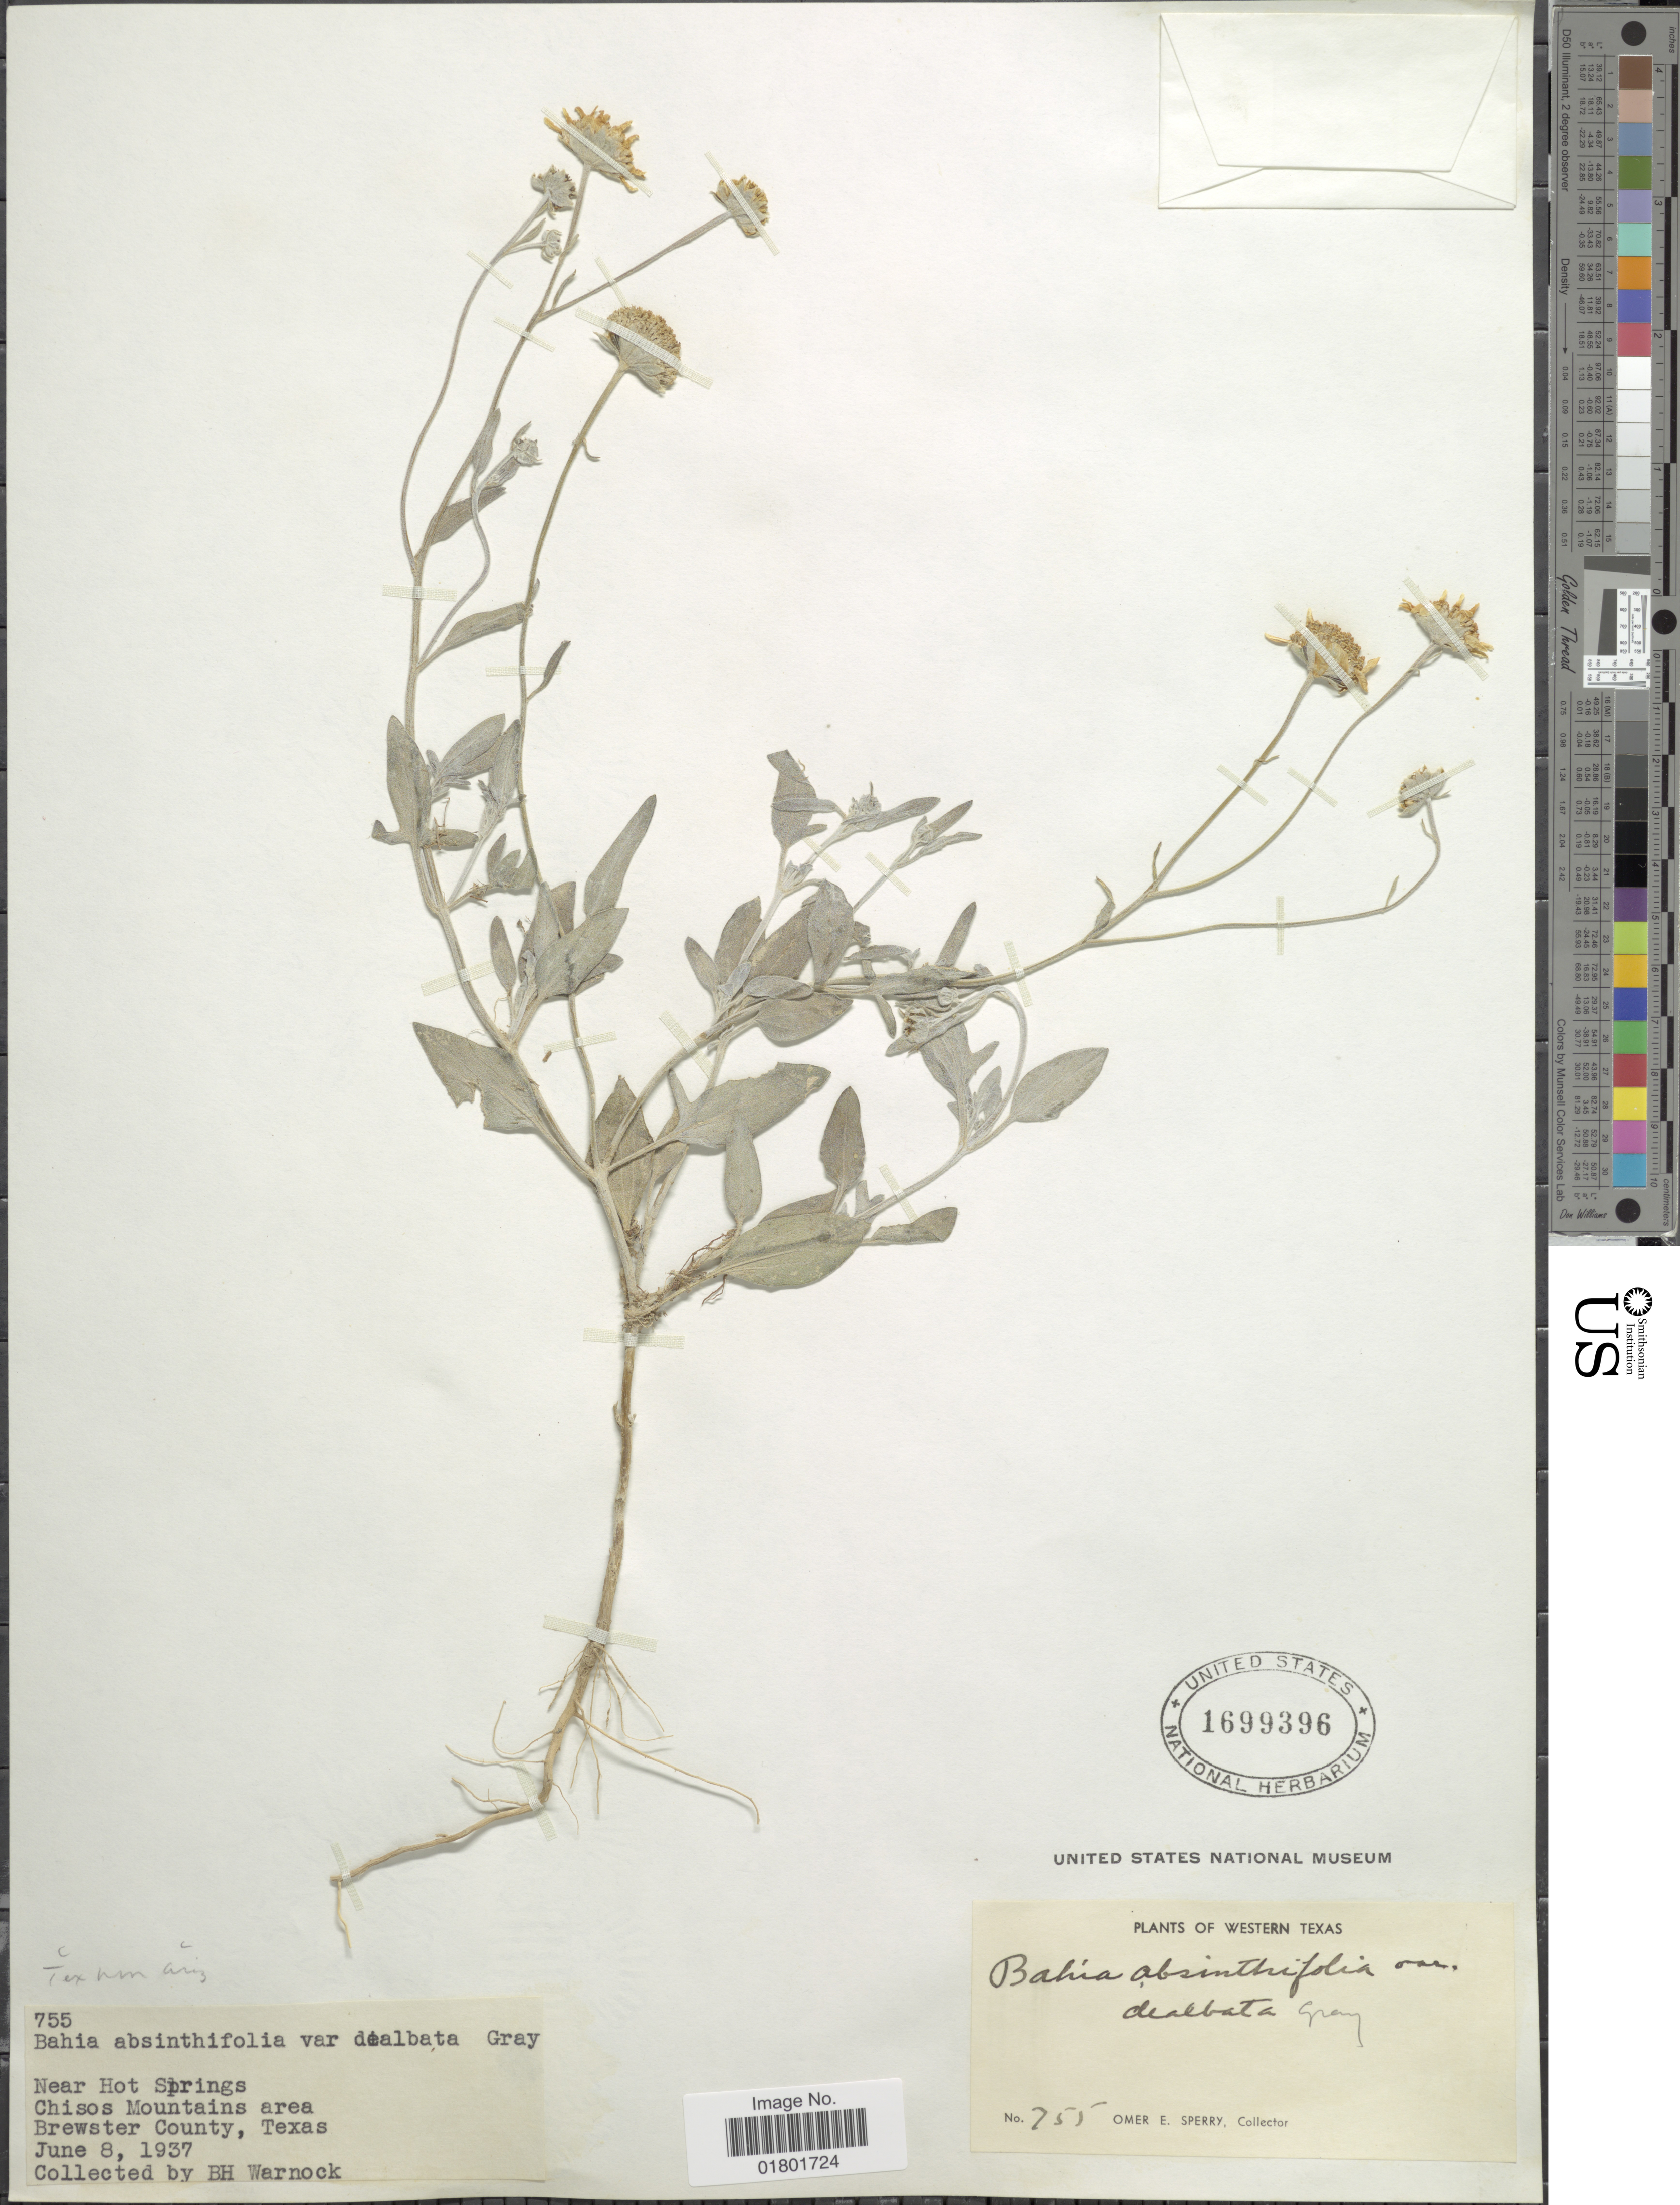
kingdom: Plantae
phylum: Tracheophyta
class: Magnoliopsida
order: Asterales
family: Asteraceae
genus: Bahia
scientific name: Bahia absinthifolia var. dealbata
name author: A. Gray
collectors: O. E. Sperry & B. H. Warnock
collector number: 755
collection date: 1937-06-08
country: United States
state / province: Texas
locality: Near Hot Springs, Chisos Mountains area, Brewster County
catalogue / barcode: US 1699396